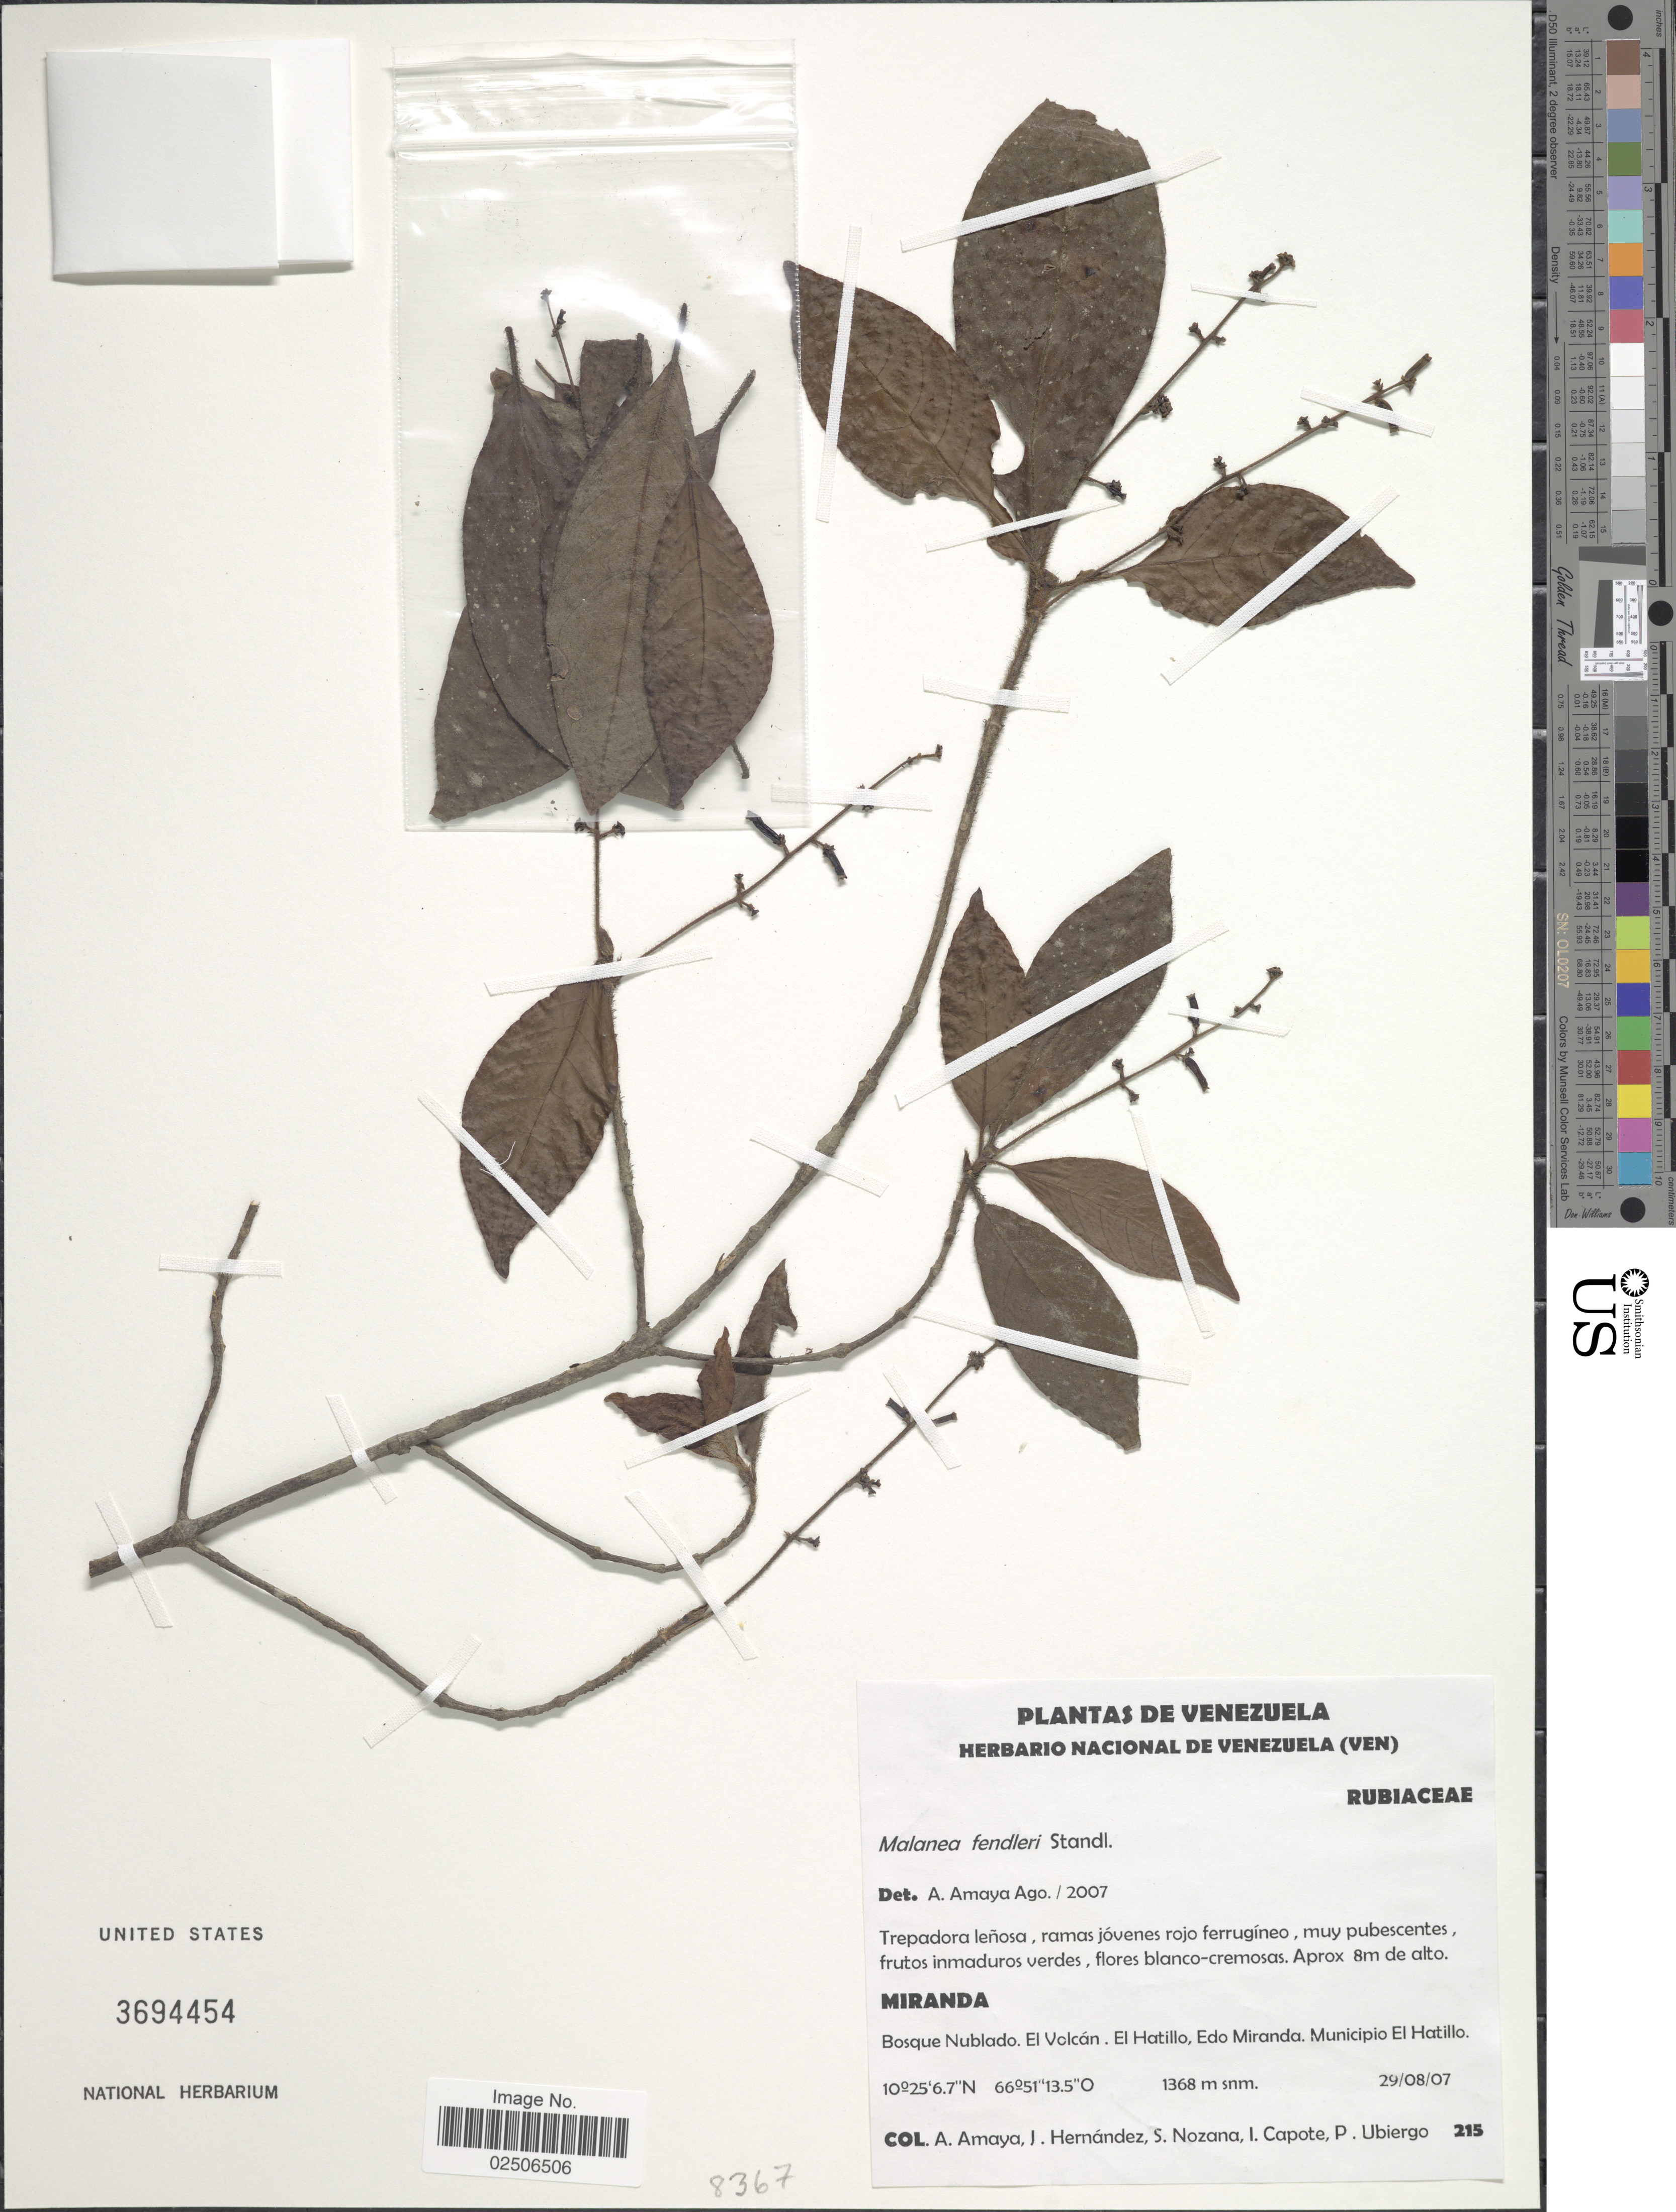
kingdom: Plantae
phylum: Tracheophyta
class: Magnoliopsida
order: Gentianales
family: Rubiaceae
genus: Malanea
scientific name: Malanea fendleri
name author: Standl.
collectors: A. Amaya, J. Hernandez, S. Nozana, I. Capote & P. Ubiergo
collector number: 215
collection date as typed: Transcribed d/m/y: 29/8/7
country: Venezuela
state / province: Miranda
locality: Bosque Nublada El Volcan, El Hatillo, Municipio El Hatillo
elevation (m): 1368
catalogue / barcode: US 3694454